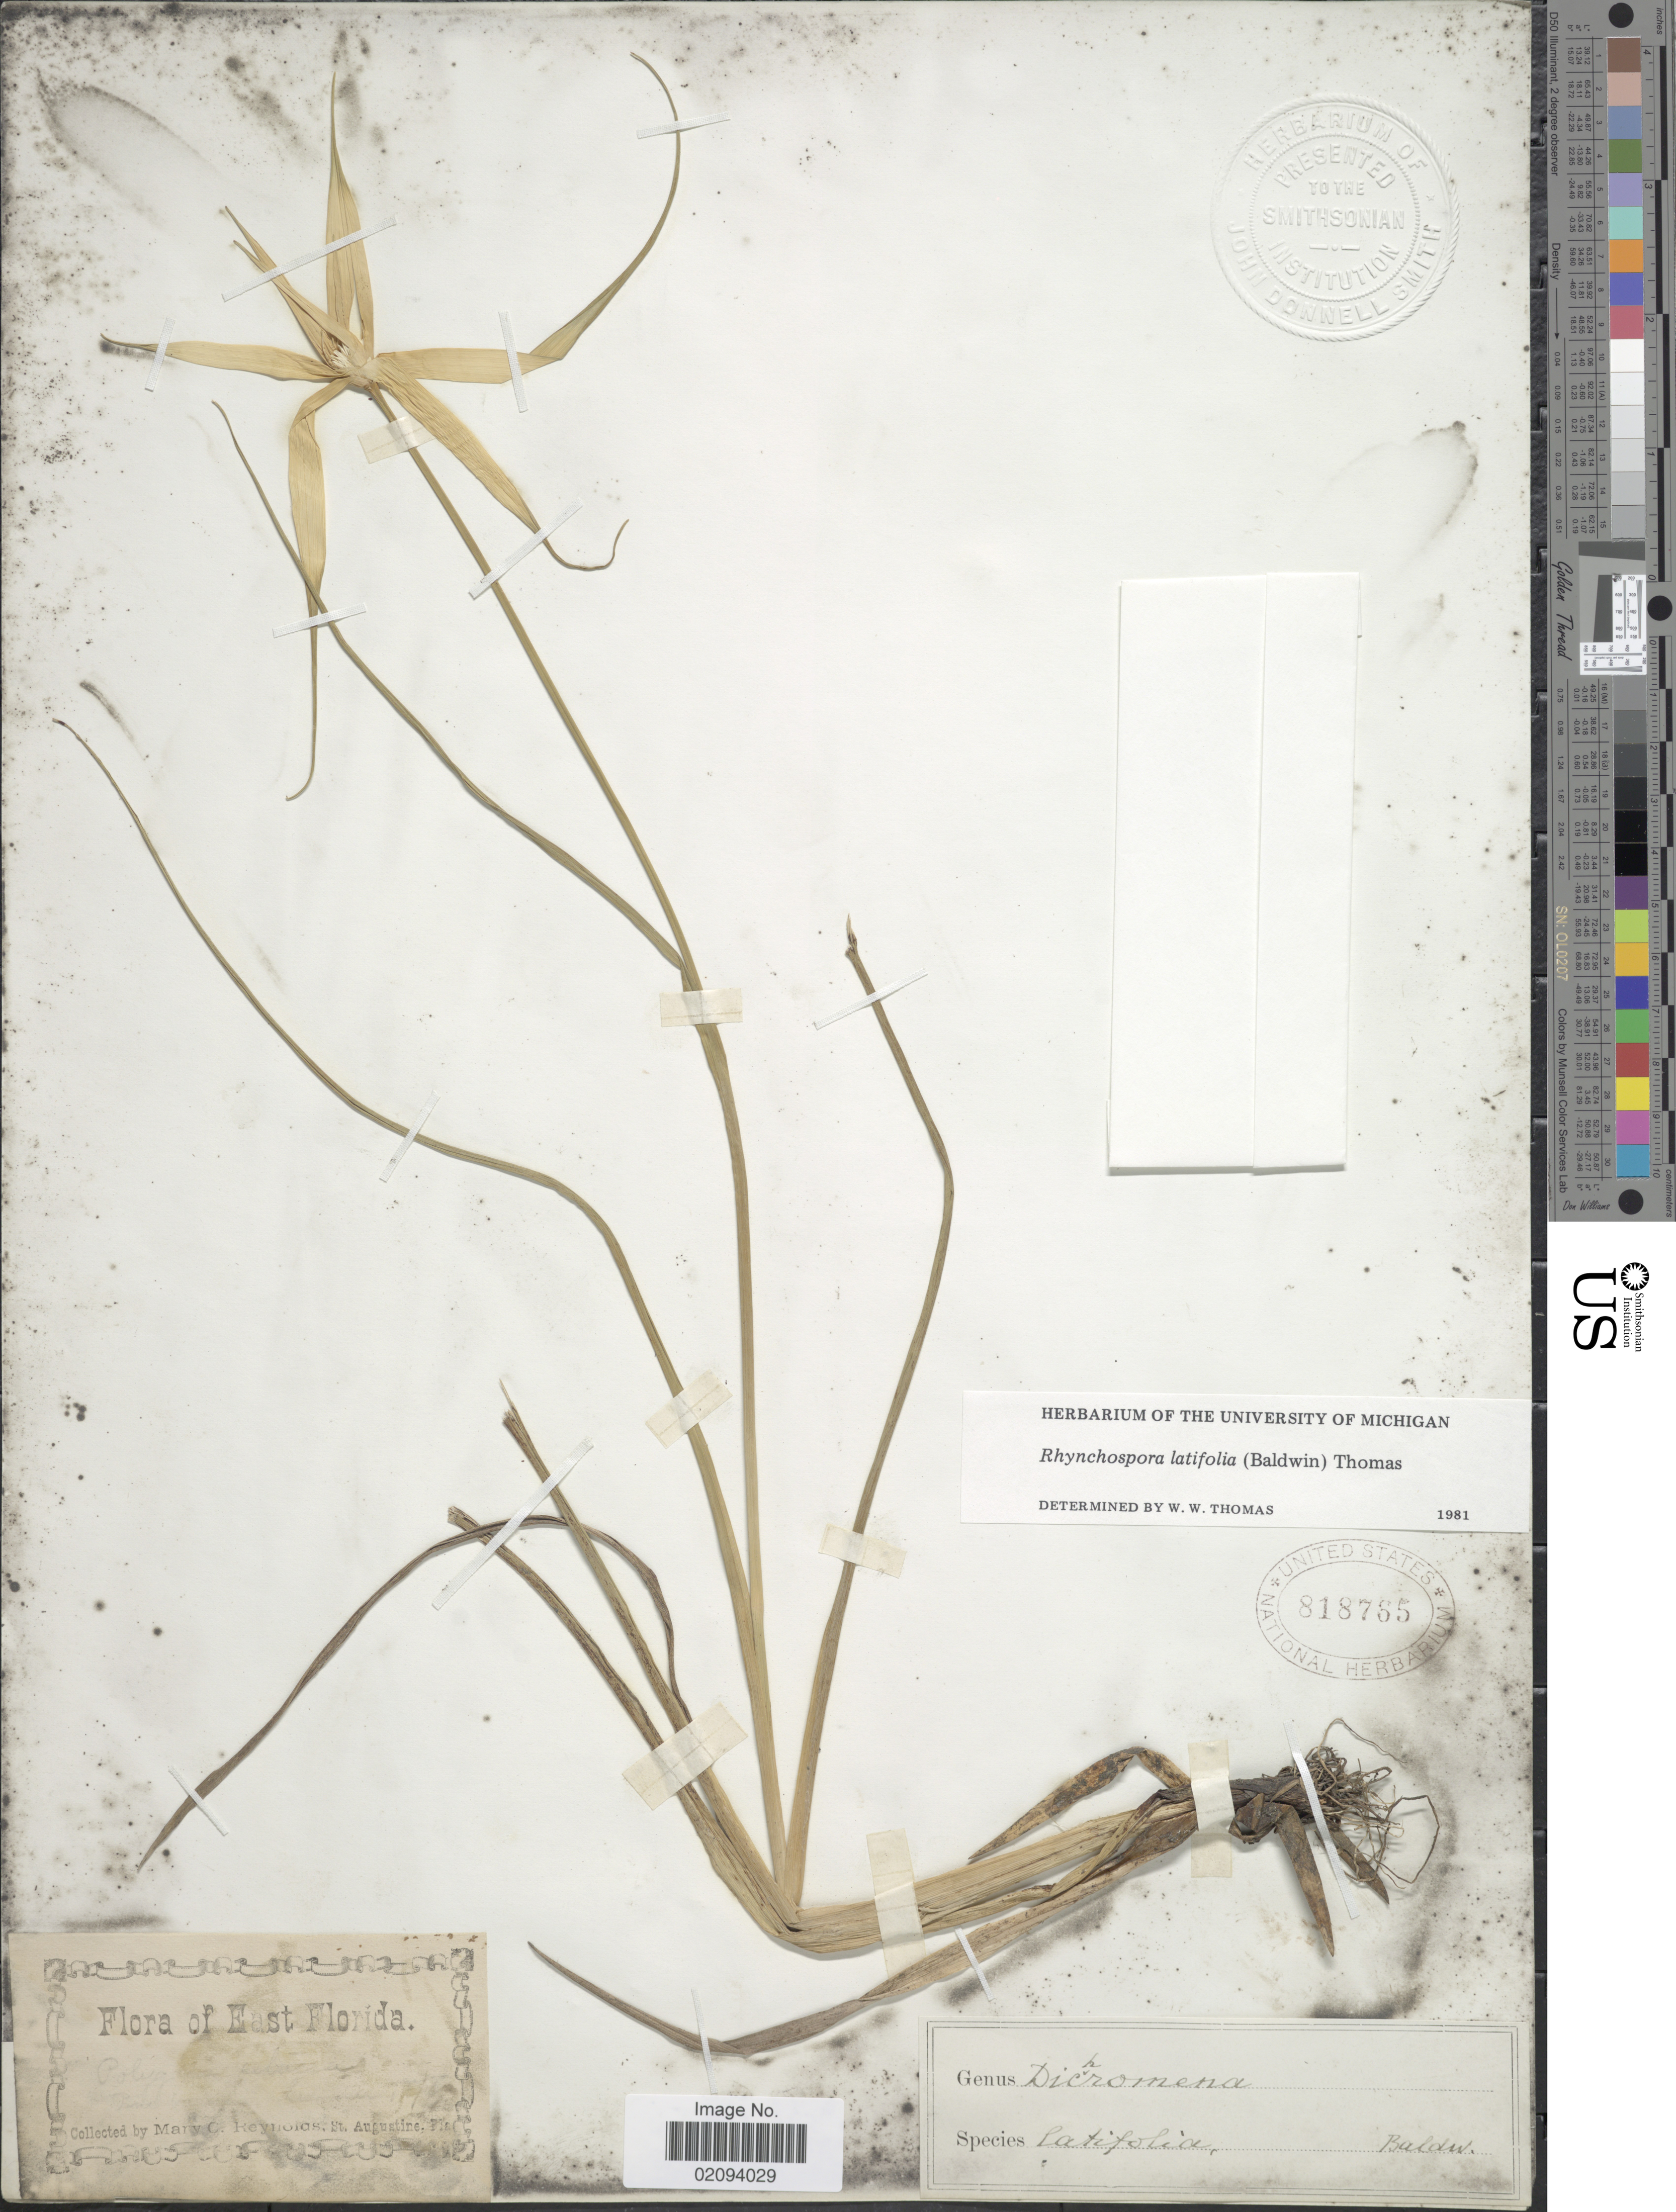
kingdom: Plantae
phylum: Tracheophyta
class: Liliopsida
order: Poales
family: Cyperaceae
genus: Rhynchospora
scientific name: Rhynchospora latifolia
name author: (Baldwin ex Elliott) W.W. Thomas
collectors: M. Reynolds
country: United States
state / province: Florida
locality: East Florida.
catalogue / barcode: US 818765